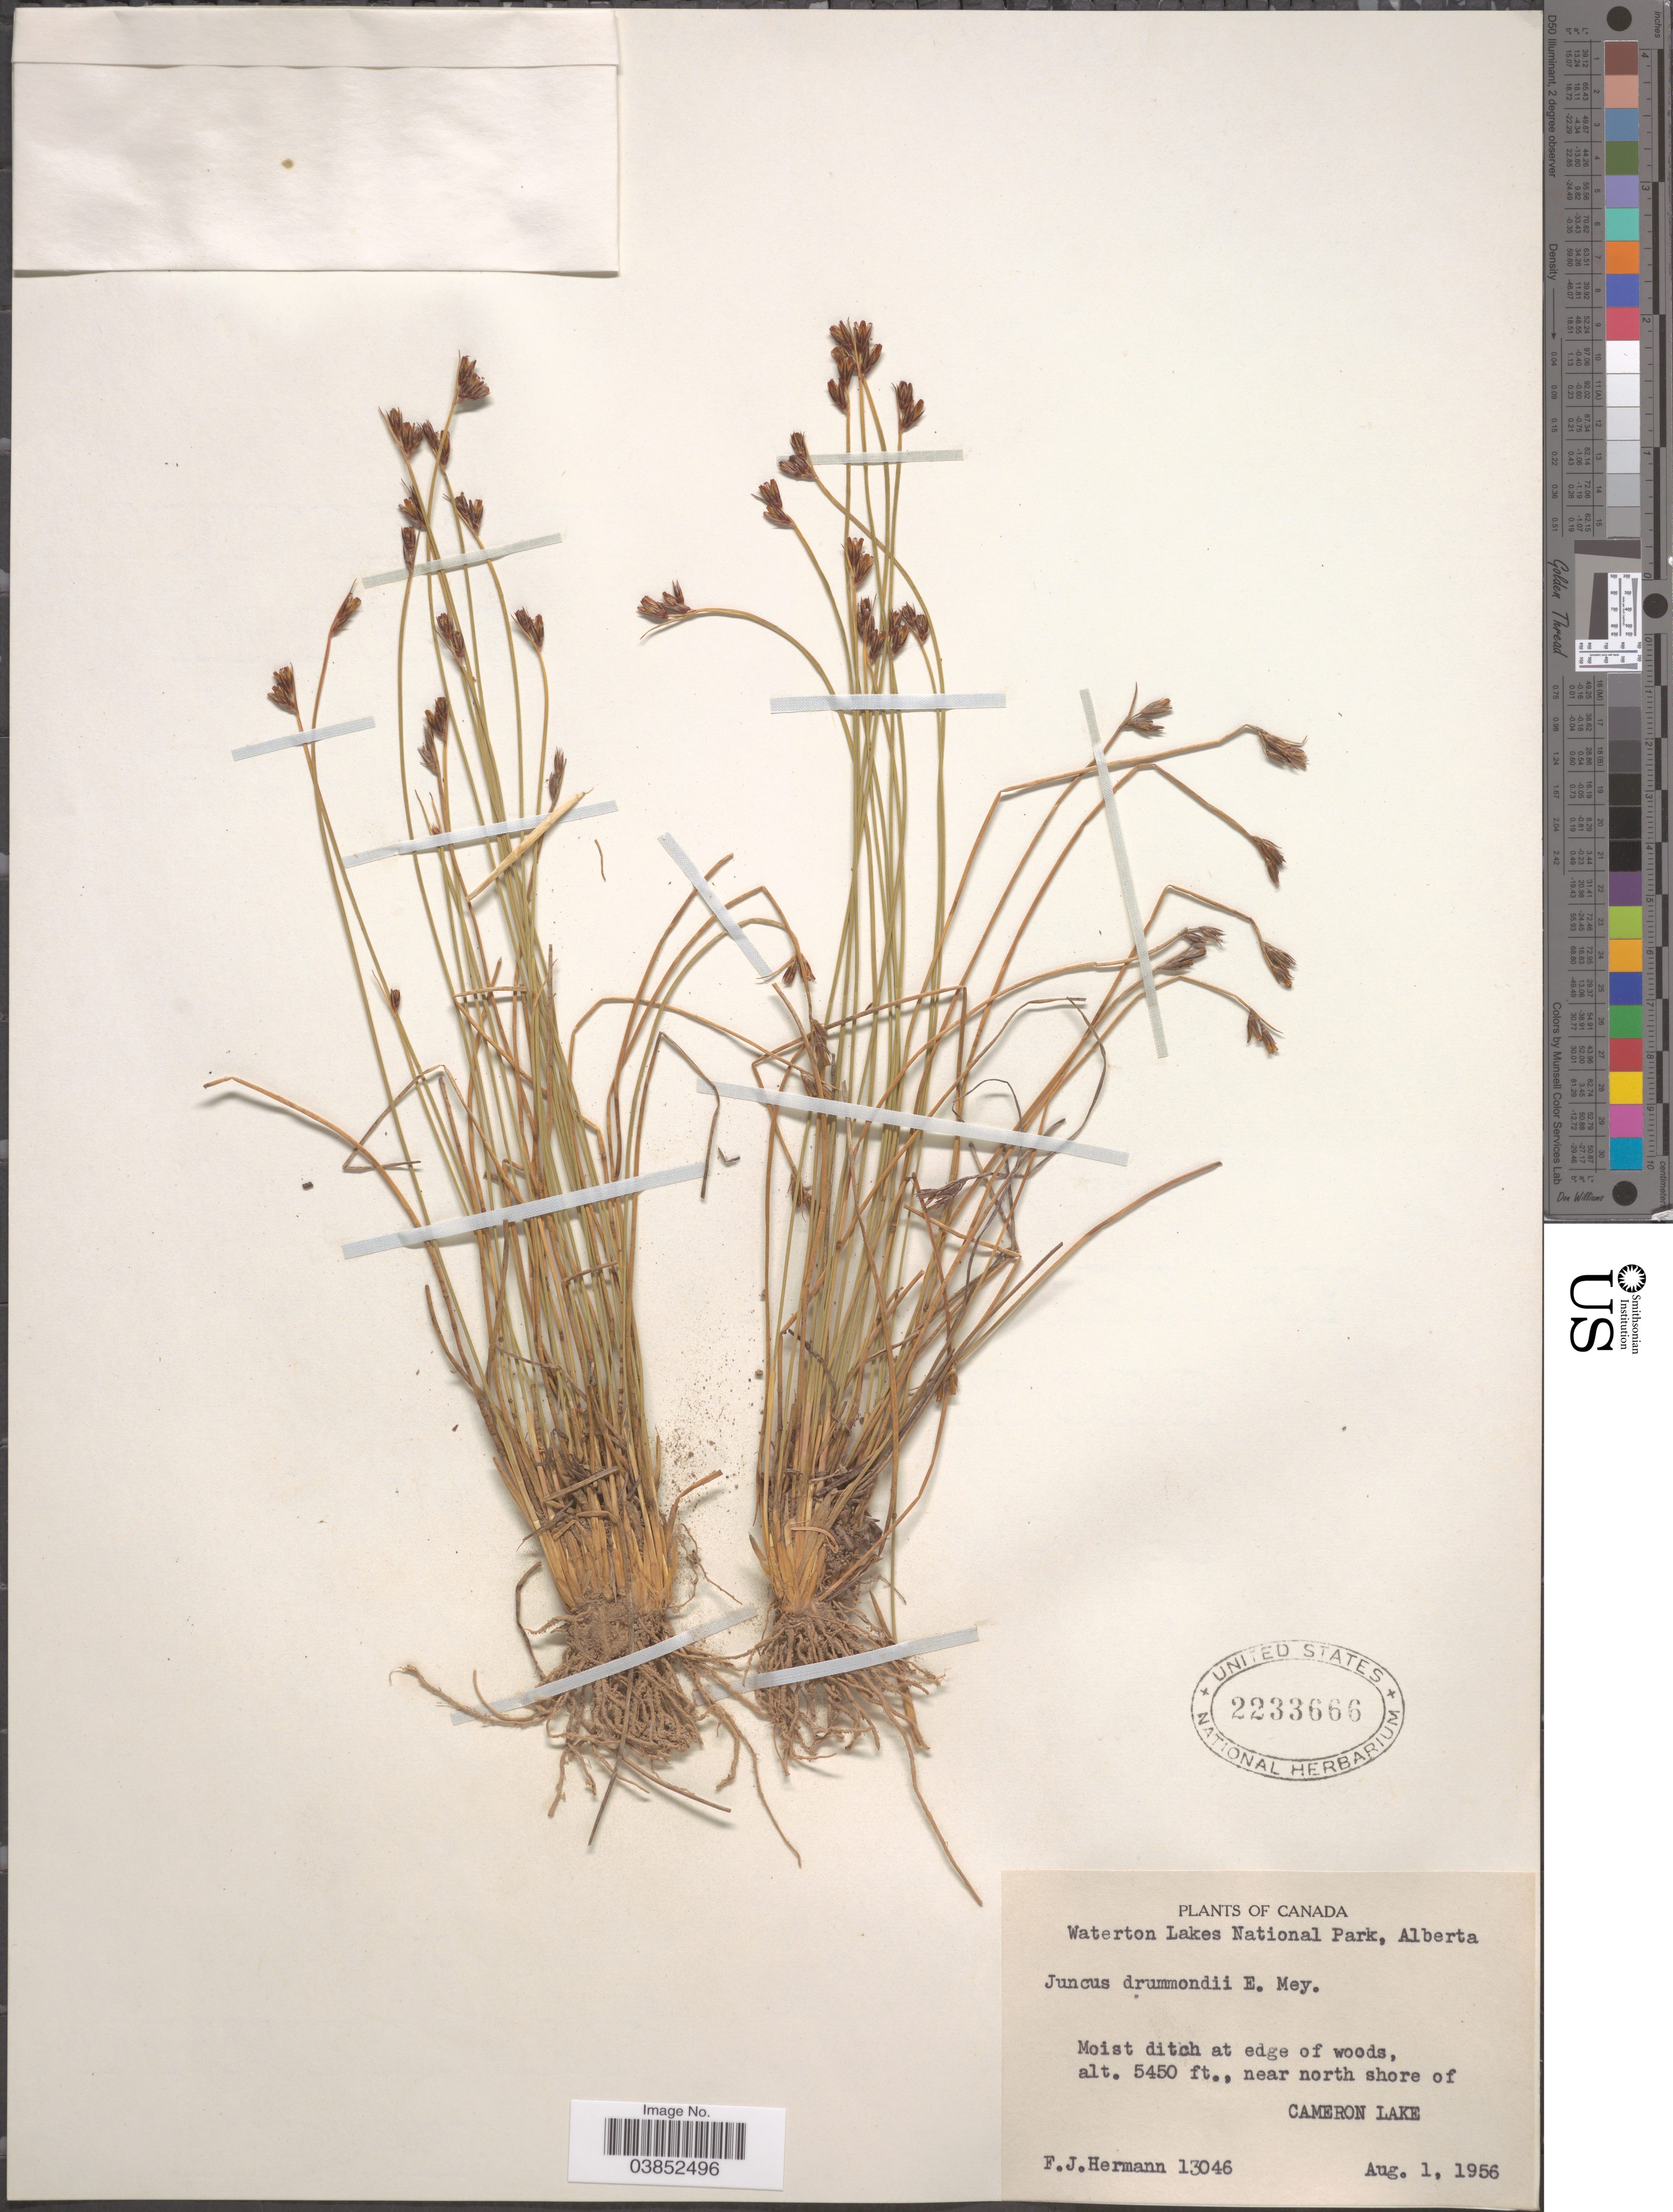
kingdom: Plantae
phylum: Tracheophyta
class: Liliopsida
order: Poales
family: Juncaceae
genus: Juncus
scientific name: Juncus drummondii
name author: E. Mey.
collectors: F. J. Hermann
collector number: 13046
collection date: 1956-08-01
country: Canada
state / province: Alberta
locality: Waterton Lakes National Park. Near north shore of Cameron Lake.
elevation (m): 1661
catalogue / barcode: US 2233666